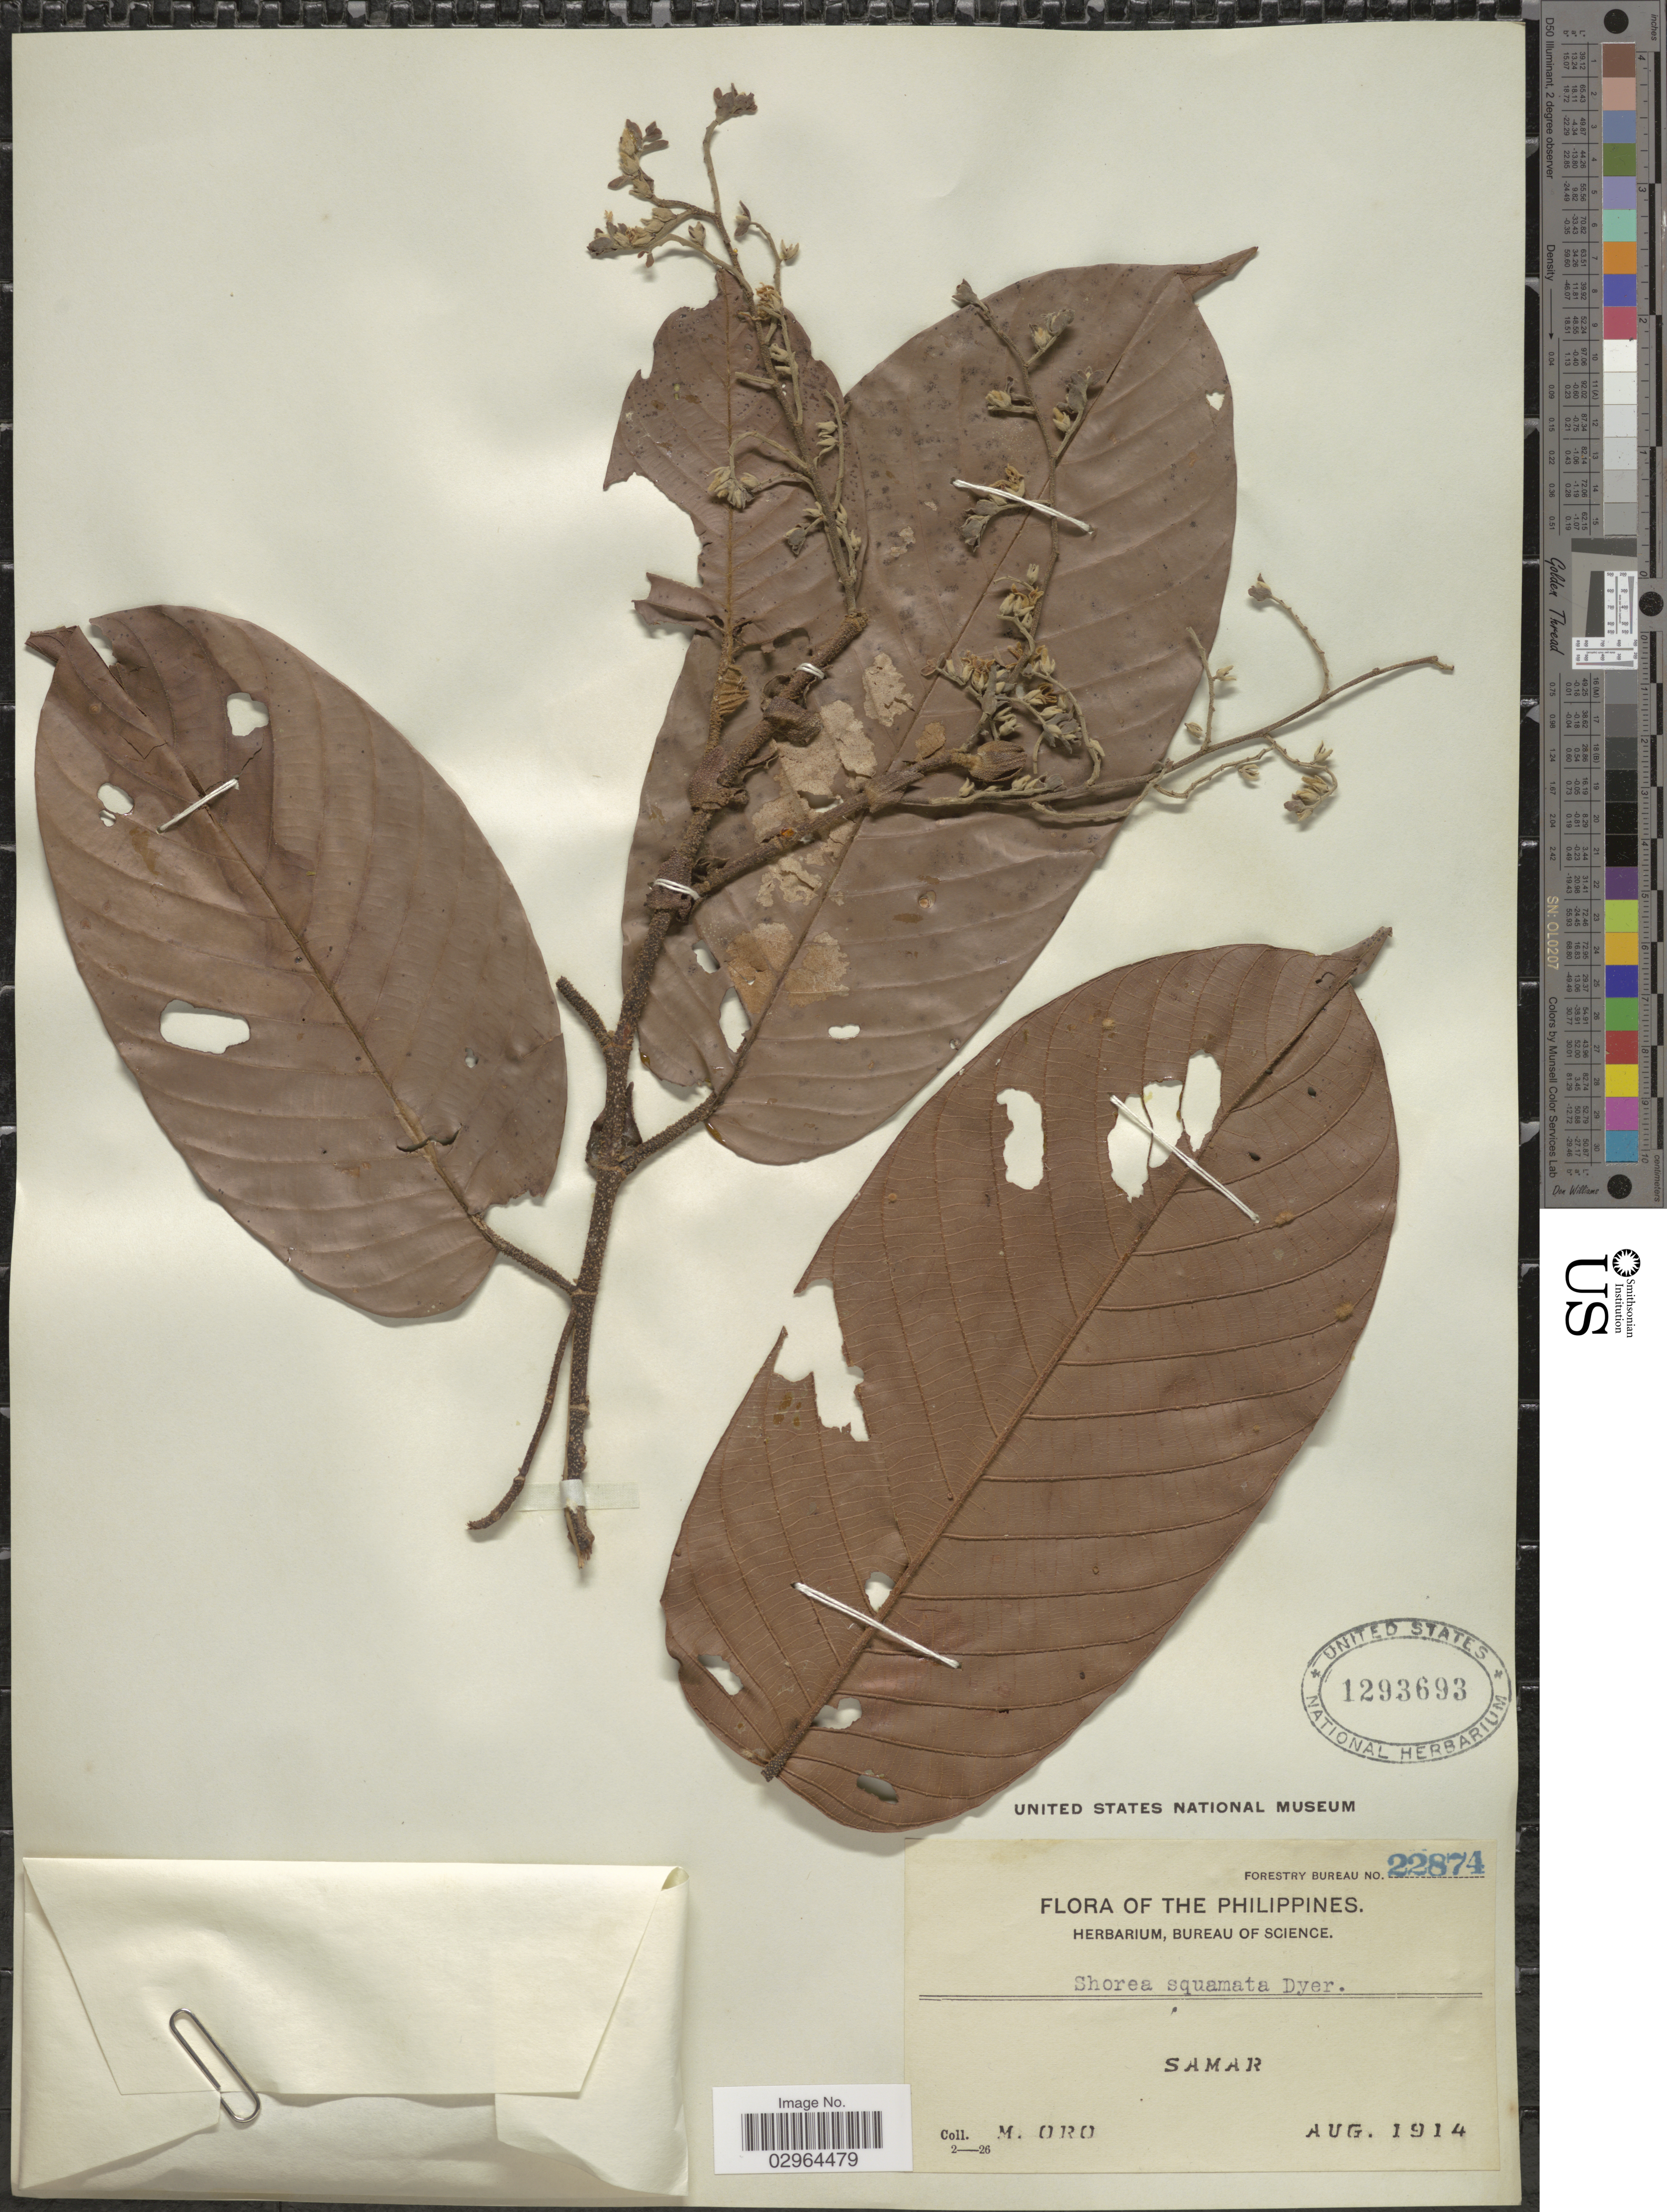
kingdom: Plantae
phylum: Tracheophyta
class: Magnoliopsida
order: Malvales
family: Dipterocarpaceae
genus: Rubroshorea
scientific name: Rubroshorea palosapis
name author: (Blanco) P.S. Ashton & J. Heck.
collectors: M. Oro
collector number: Forestry Bureau 22874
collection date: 1914-08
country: Philippines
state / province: Eastern Visayas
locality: Samar.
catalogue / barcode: US 1293693